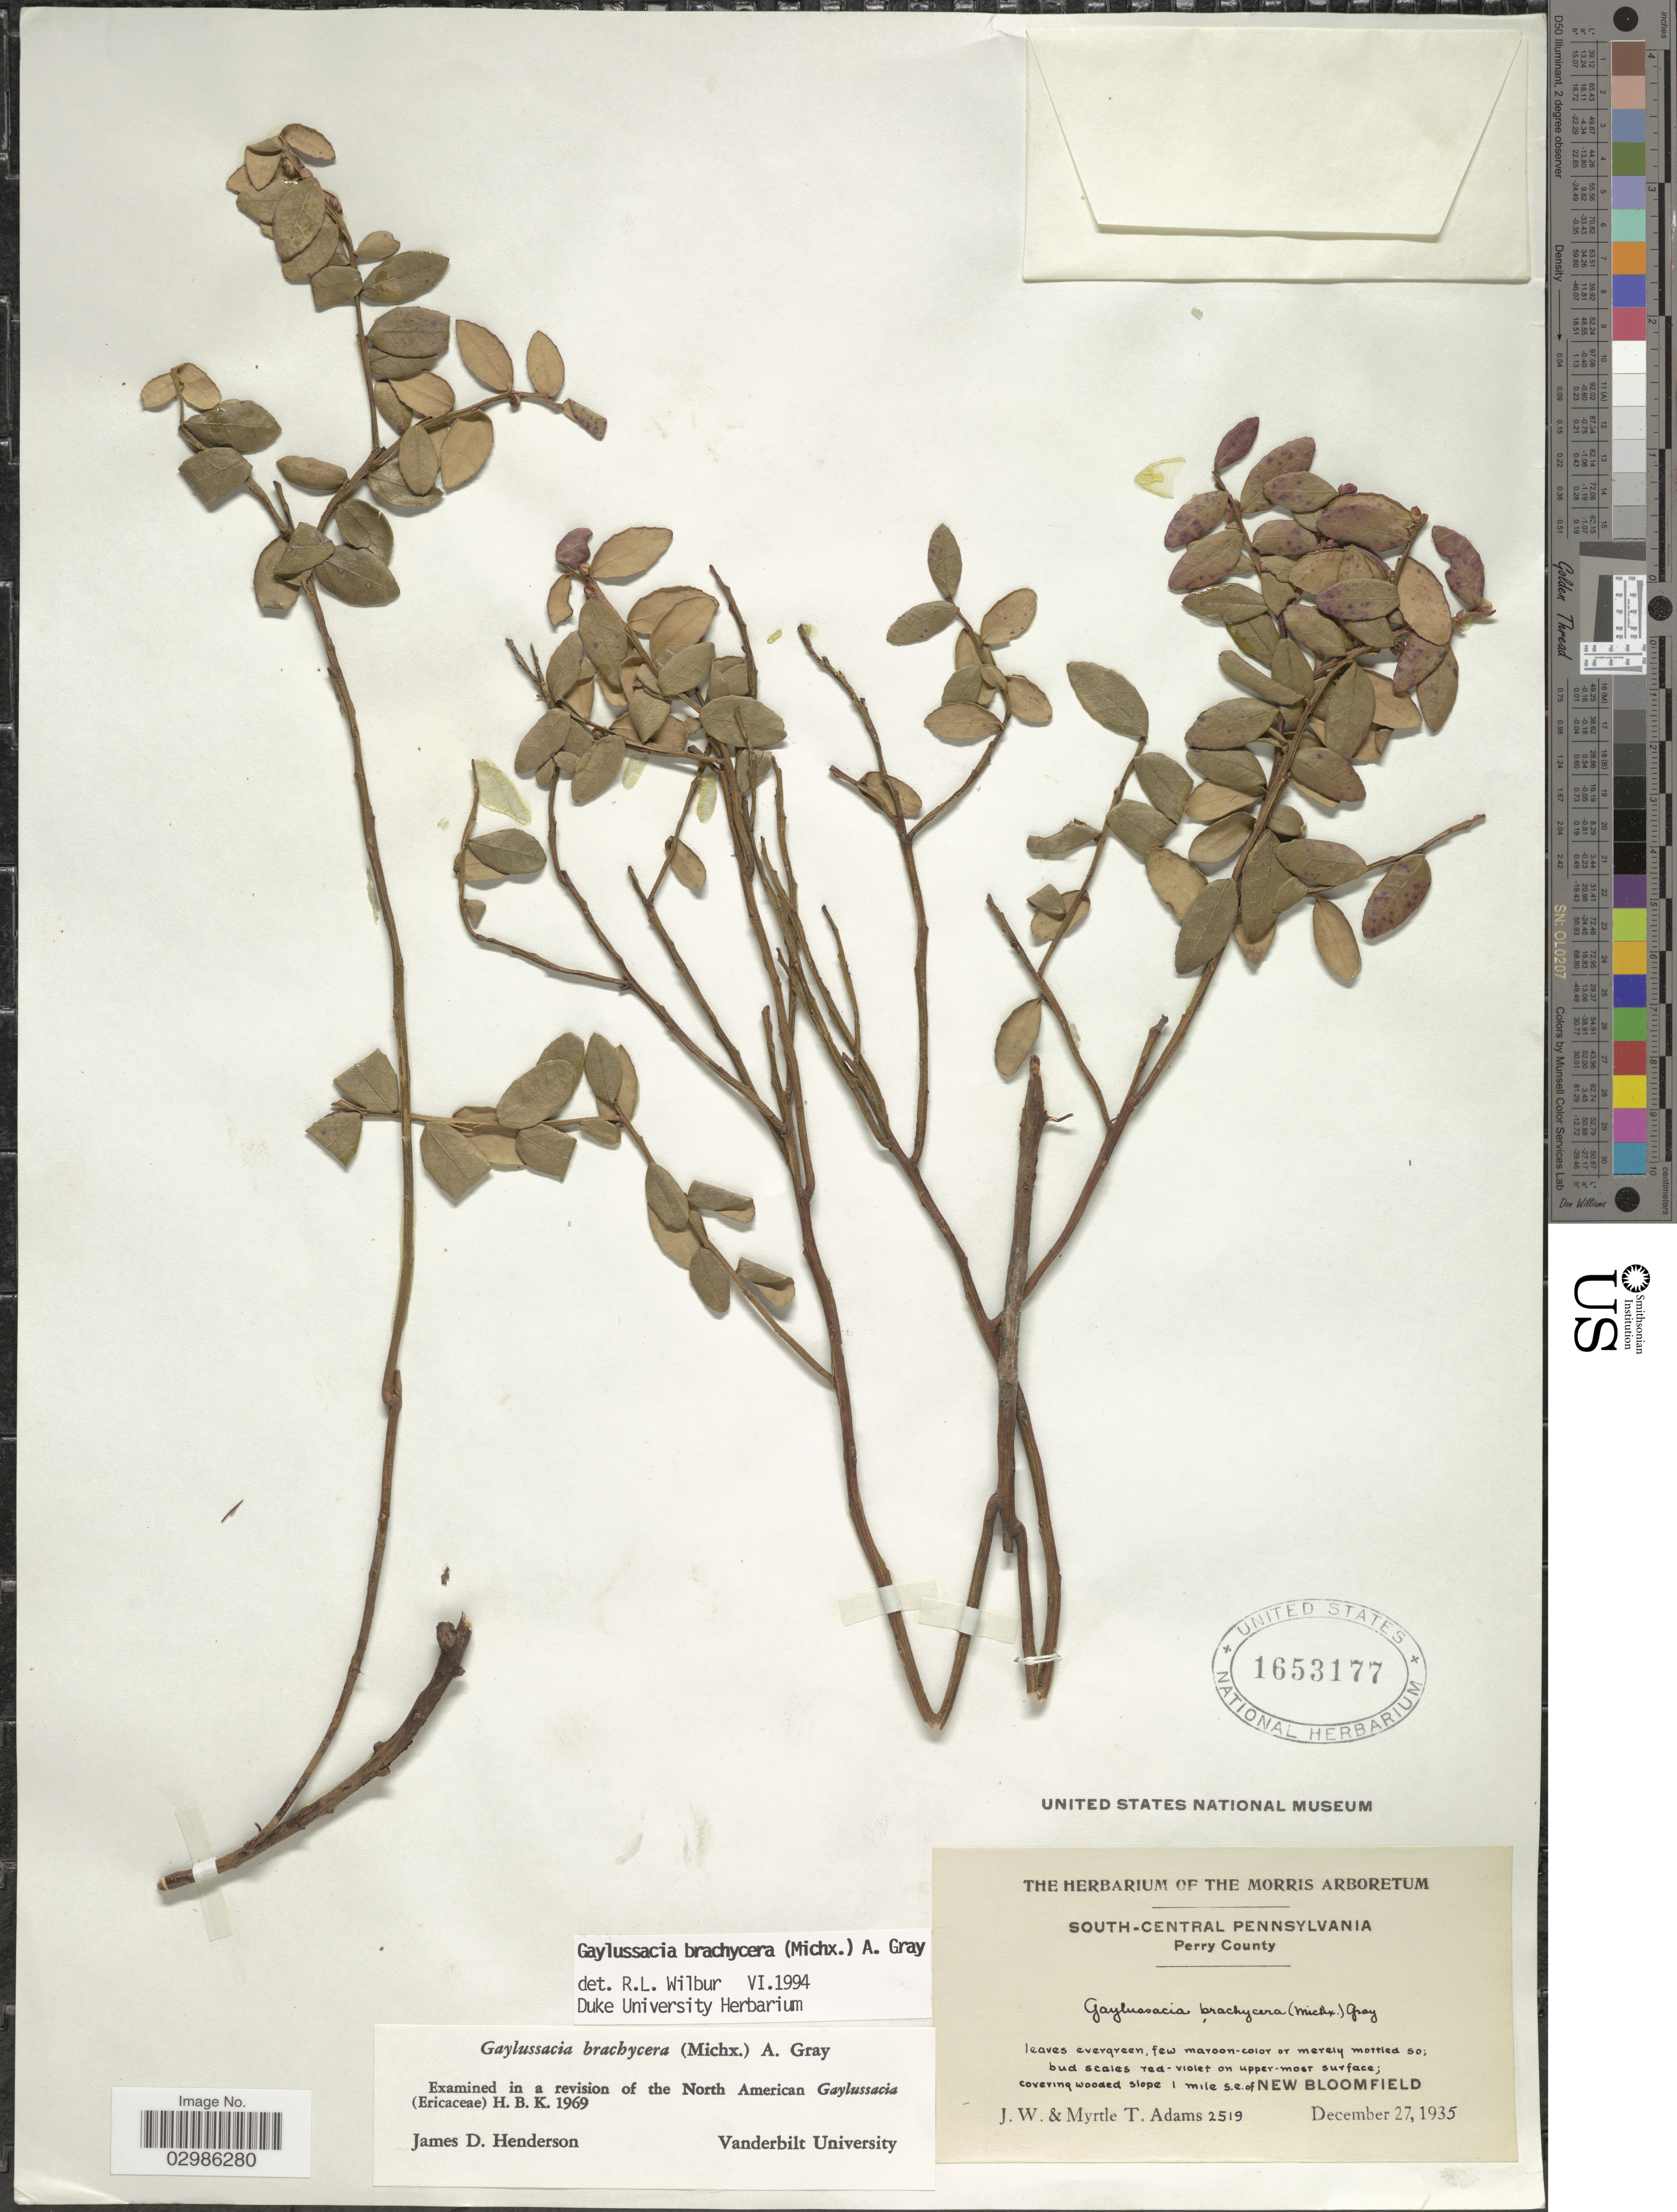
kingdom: Plantae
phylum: Tracheophyta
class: Magnoliopsida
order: Ericales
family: Ericaceae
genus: Gaylussacia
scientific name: Gaylussacia brachycera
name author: (Michx.) Torr. & A. Gray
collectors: J. Adams & M. T. Adams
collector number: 2519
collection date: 1935-12-27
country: United States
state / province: Pennsylvania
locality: South-Central Pennsylvania, Perry County, covering wooded slope 1 mile s.e. of New Bloomfield.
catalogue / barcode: US 1653177